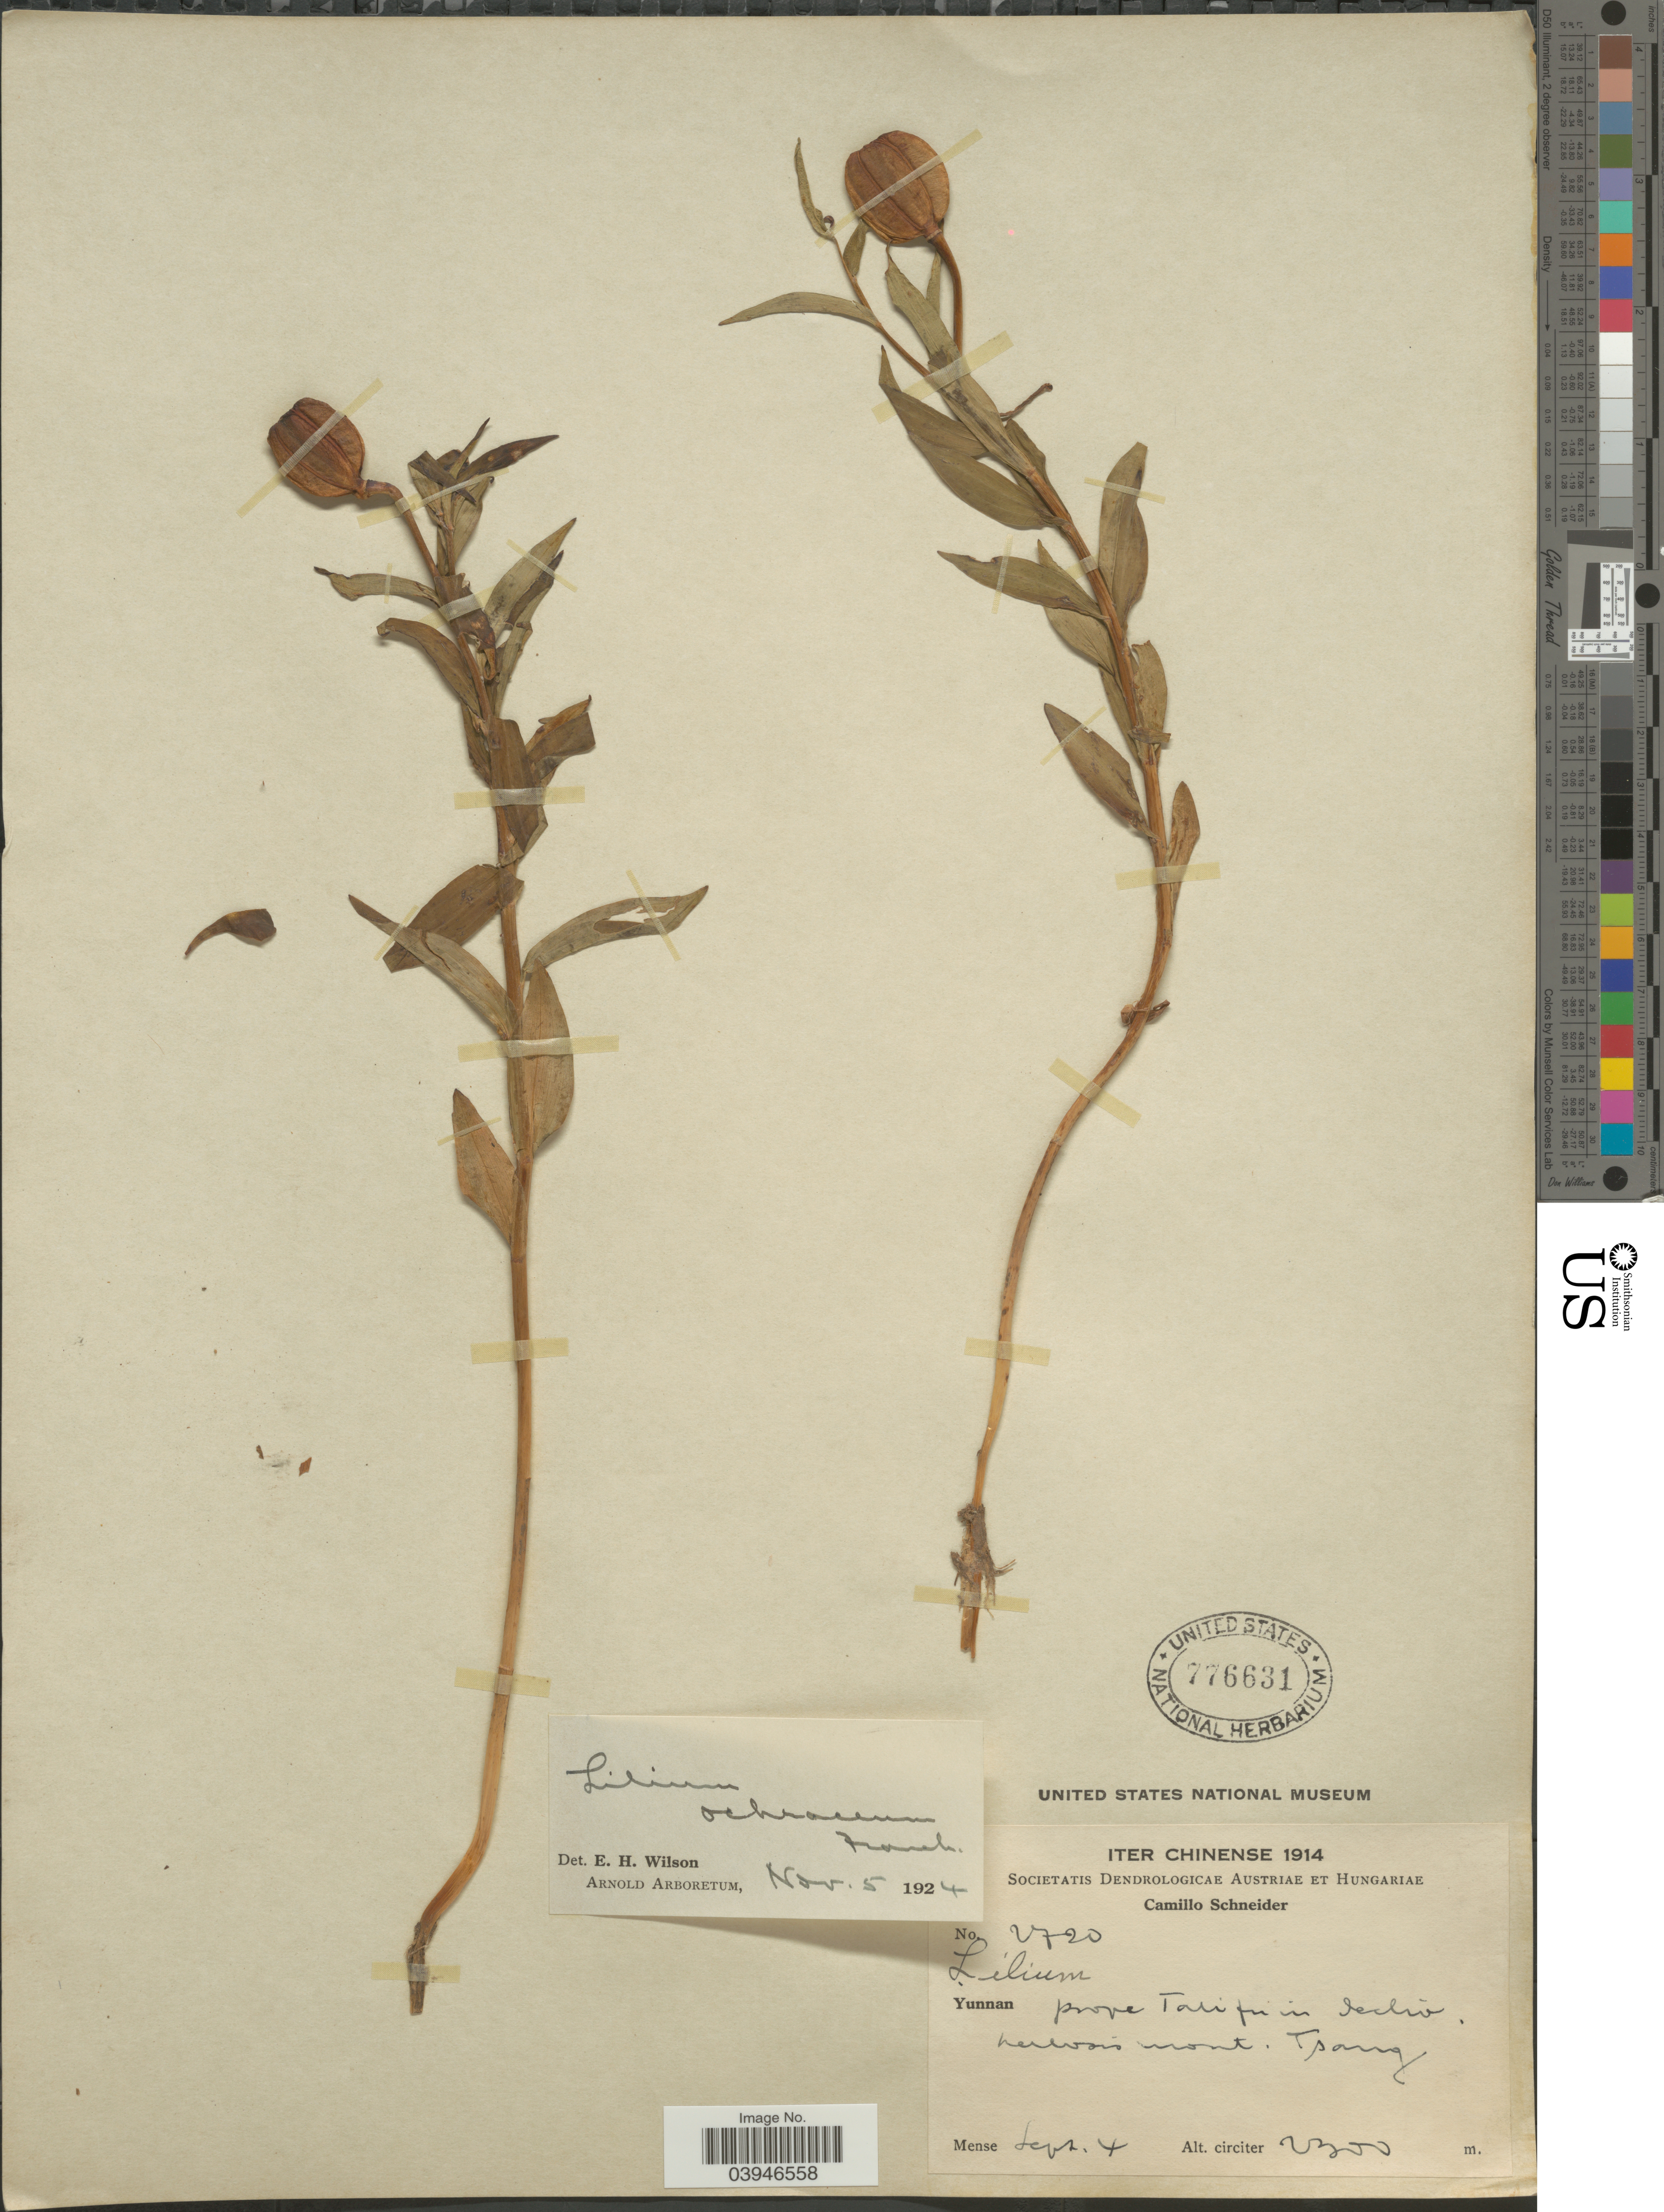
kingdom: Plantae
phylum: Tracheophyta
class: Liliopsida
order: Liliales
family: Liliaceae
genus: Lilium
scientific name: Lilium ochraceum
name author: Franch.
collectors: C. K. Schneider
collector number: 2720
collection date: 1914-09-04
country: China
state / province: Yunnan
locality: Prope Talifu in decliv. nuevos [interpreted] mont. Tsang.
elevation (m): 2300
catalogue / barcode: US 776631